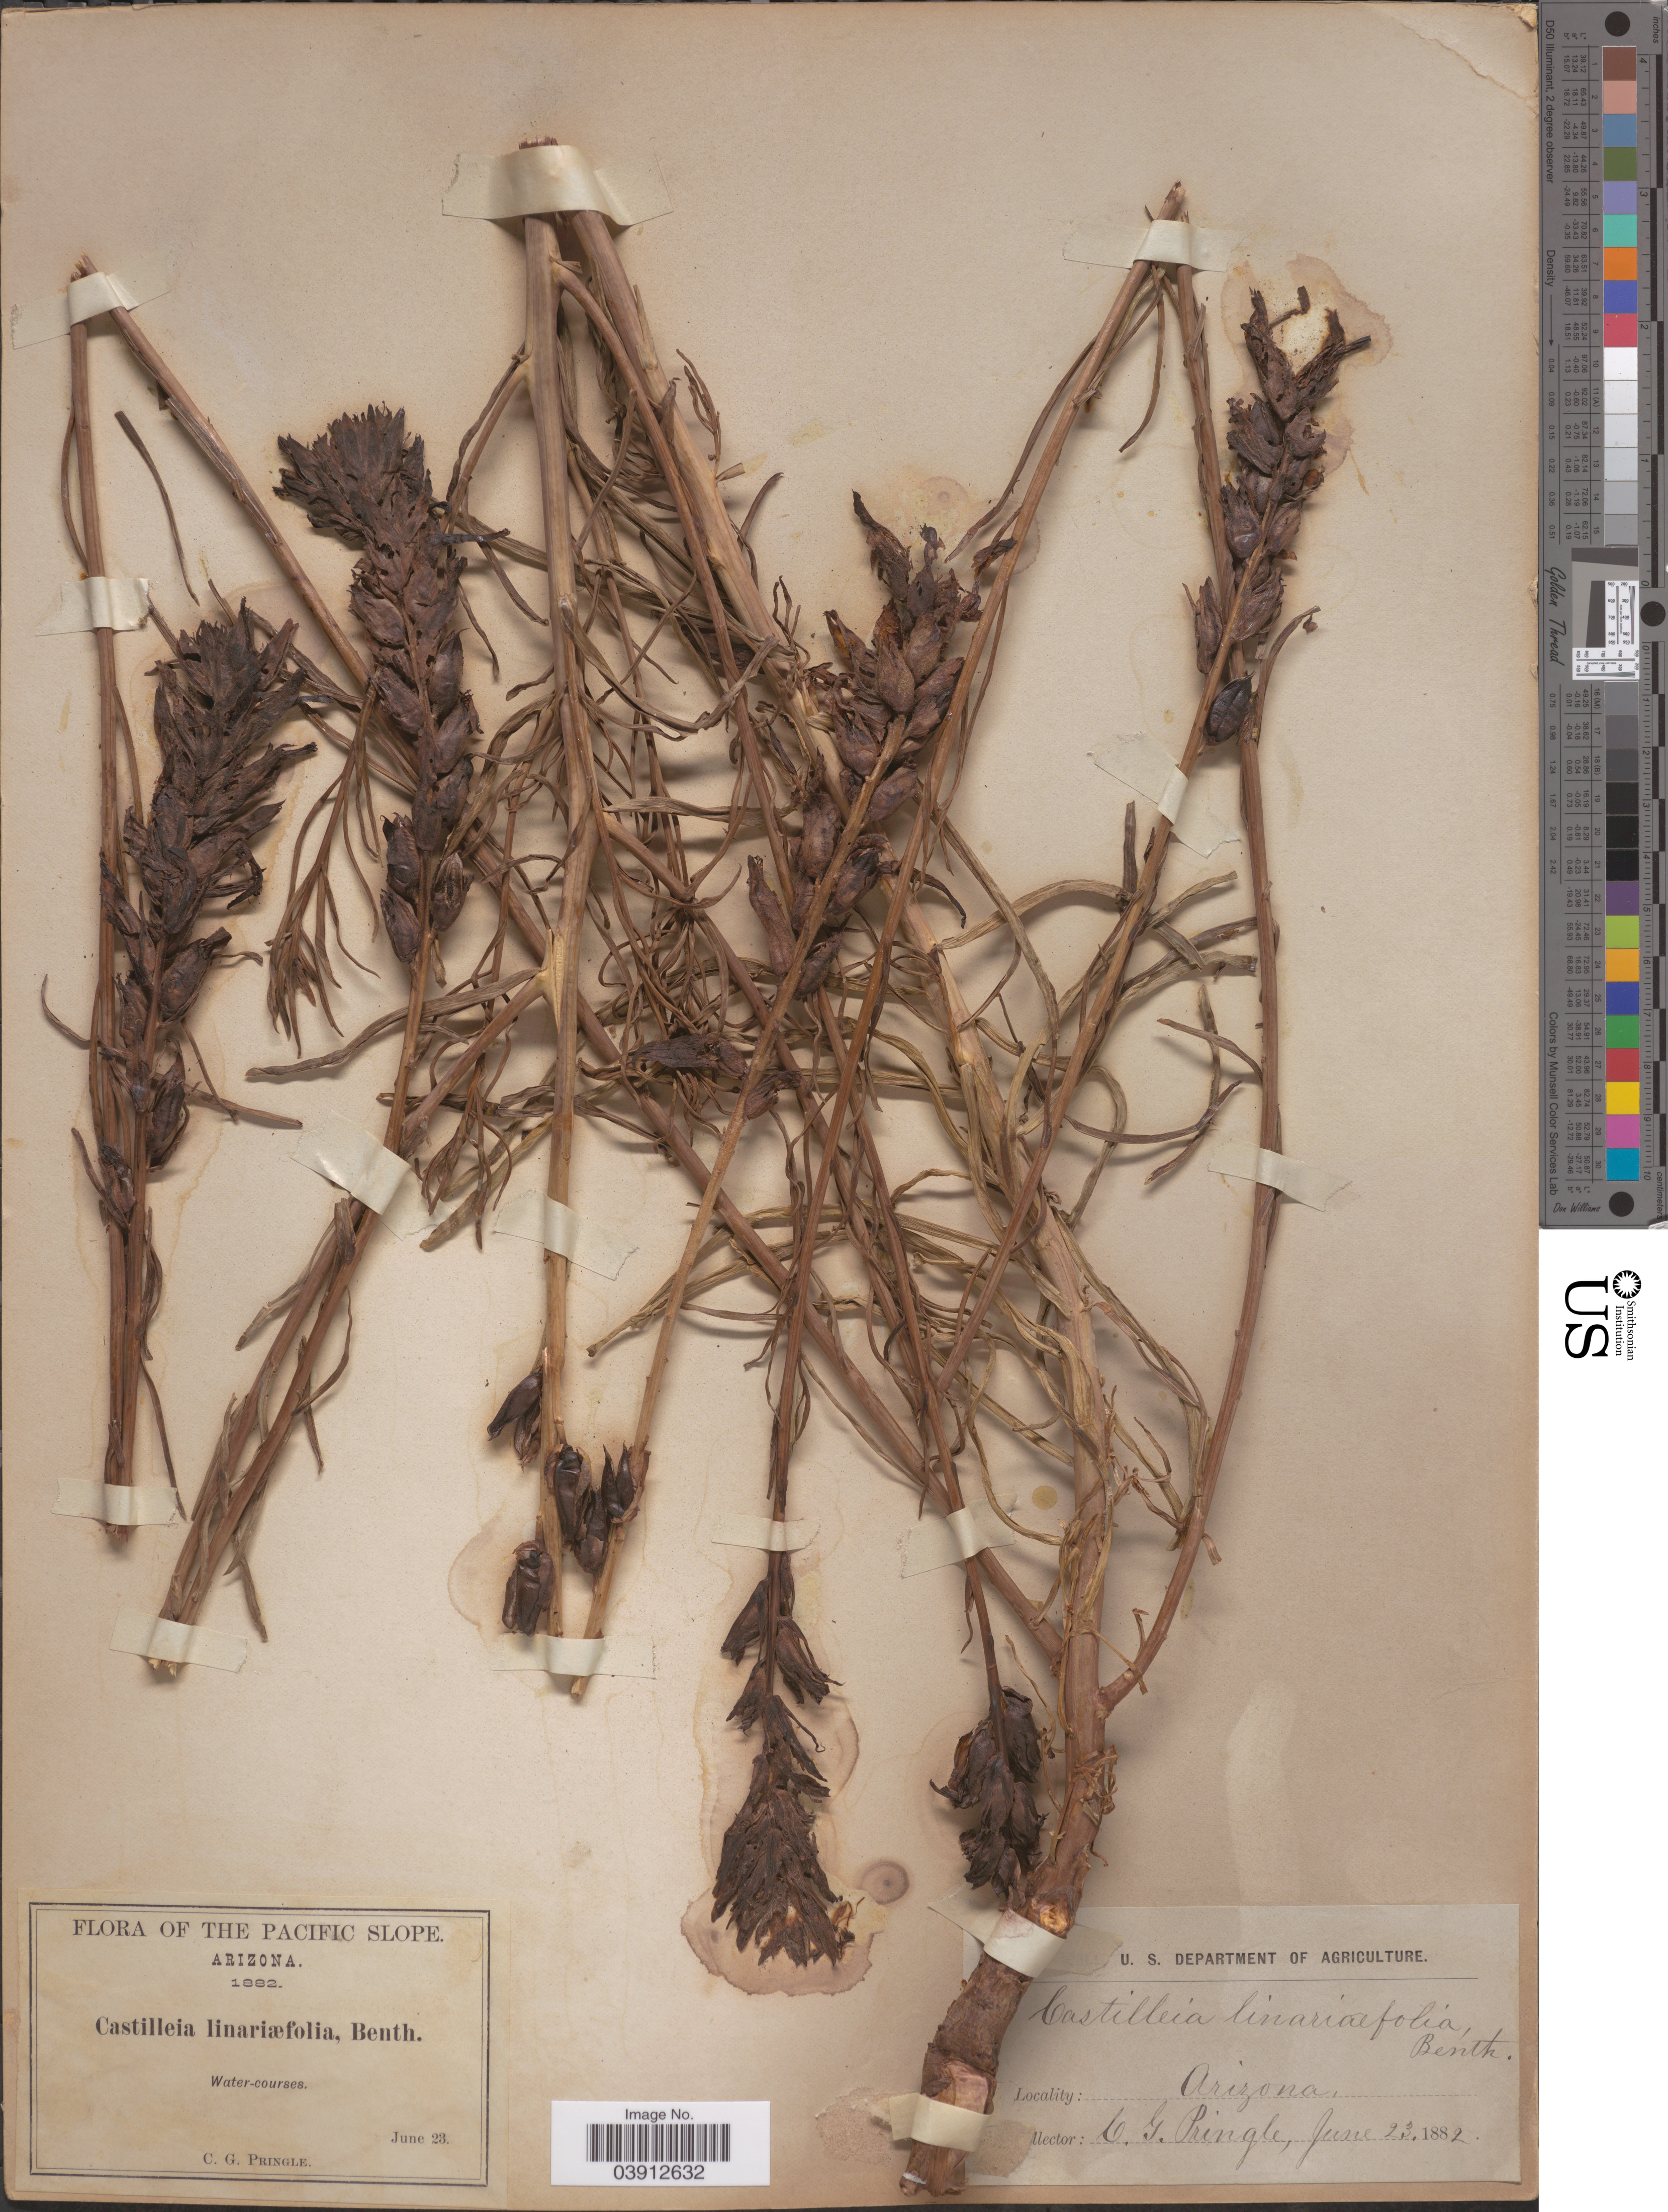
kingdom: Plantae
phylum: Tracheophyta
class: Magnoliopsida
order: Lamiales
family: Orobanchaceae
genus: Castilleja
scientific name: Castilleja linariifolia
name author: Benth.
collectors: C. G. Pringle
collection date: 1882-06-23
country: United States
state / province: Arizona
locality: The Pacific Slope. Water-courses.